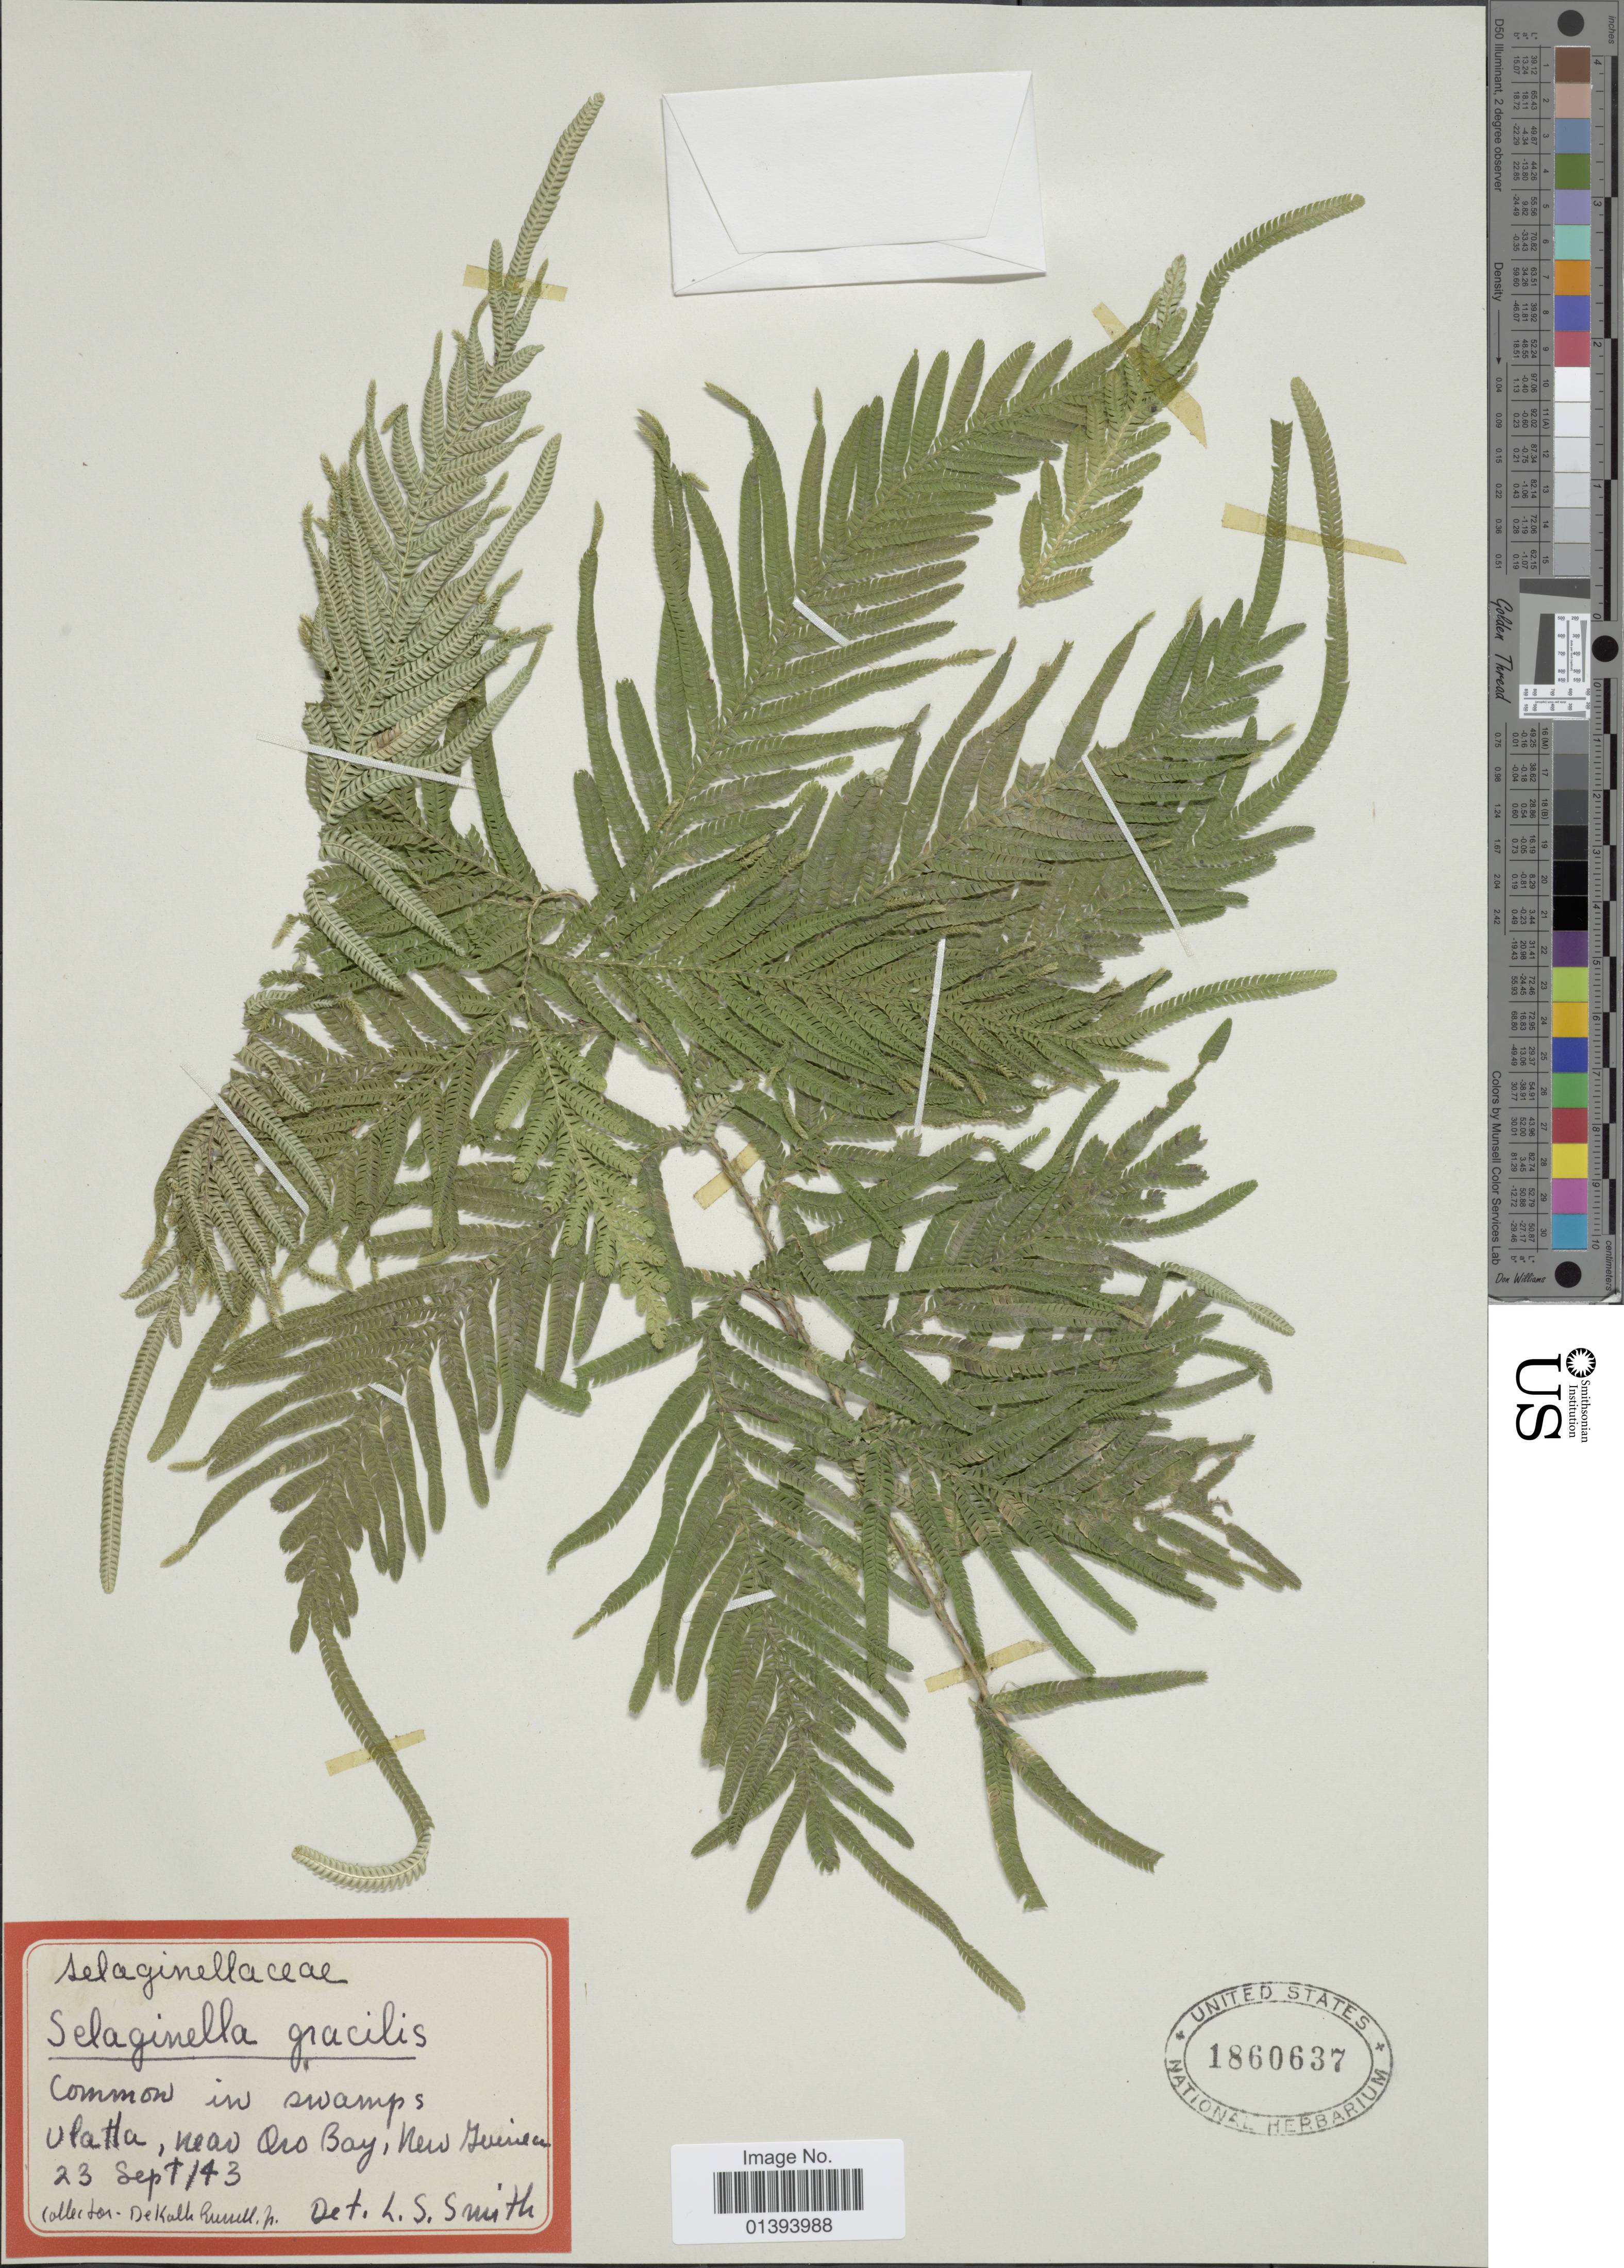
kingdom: Plantae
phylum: Tracheophyta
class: Lycopodiopsida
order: Selaginellales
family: Selaginellaceae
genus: Selaginella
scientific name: Selaginella gracilis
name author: Moore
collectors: D. K. Russell Jr.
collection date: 1943-09-23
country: Papua New Guinea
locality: Olatla, near Oro Bay, New Guinea [interpreted]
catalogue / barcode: US 1860637